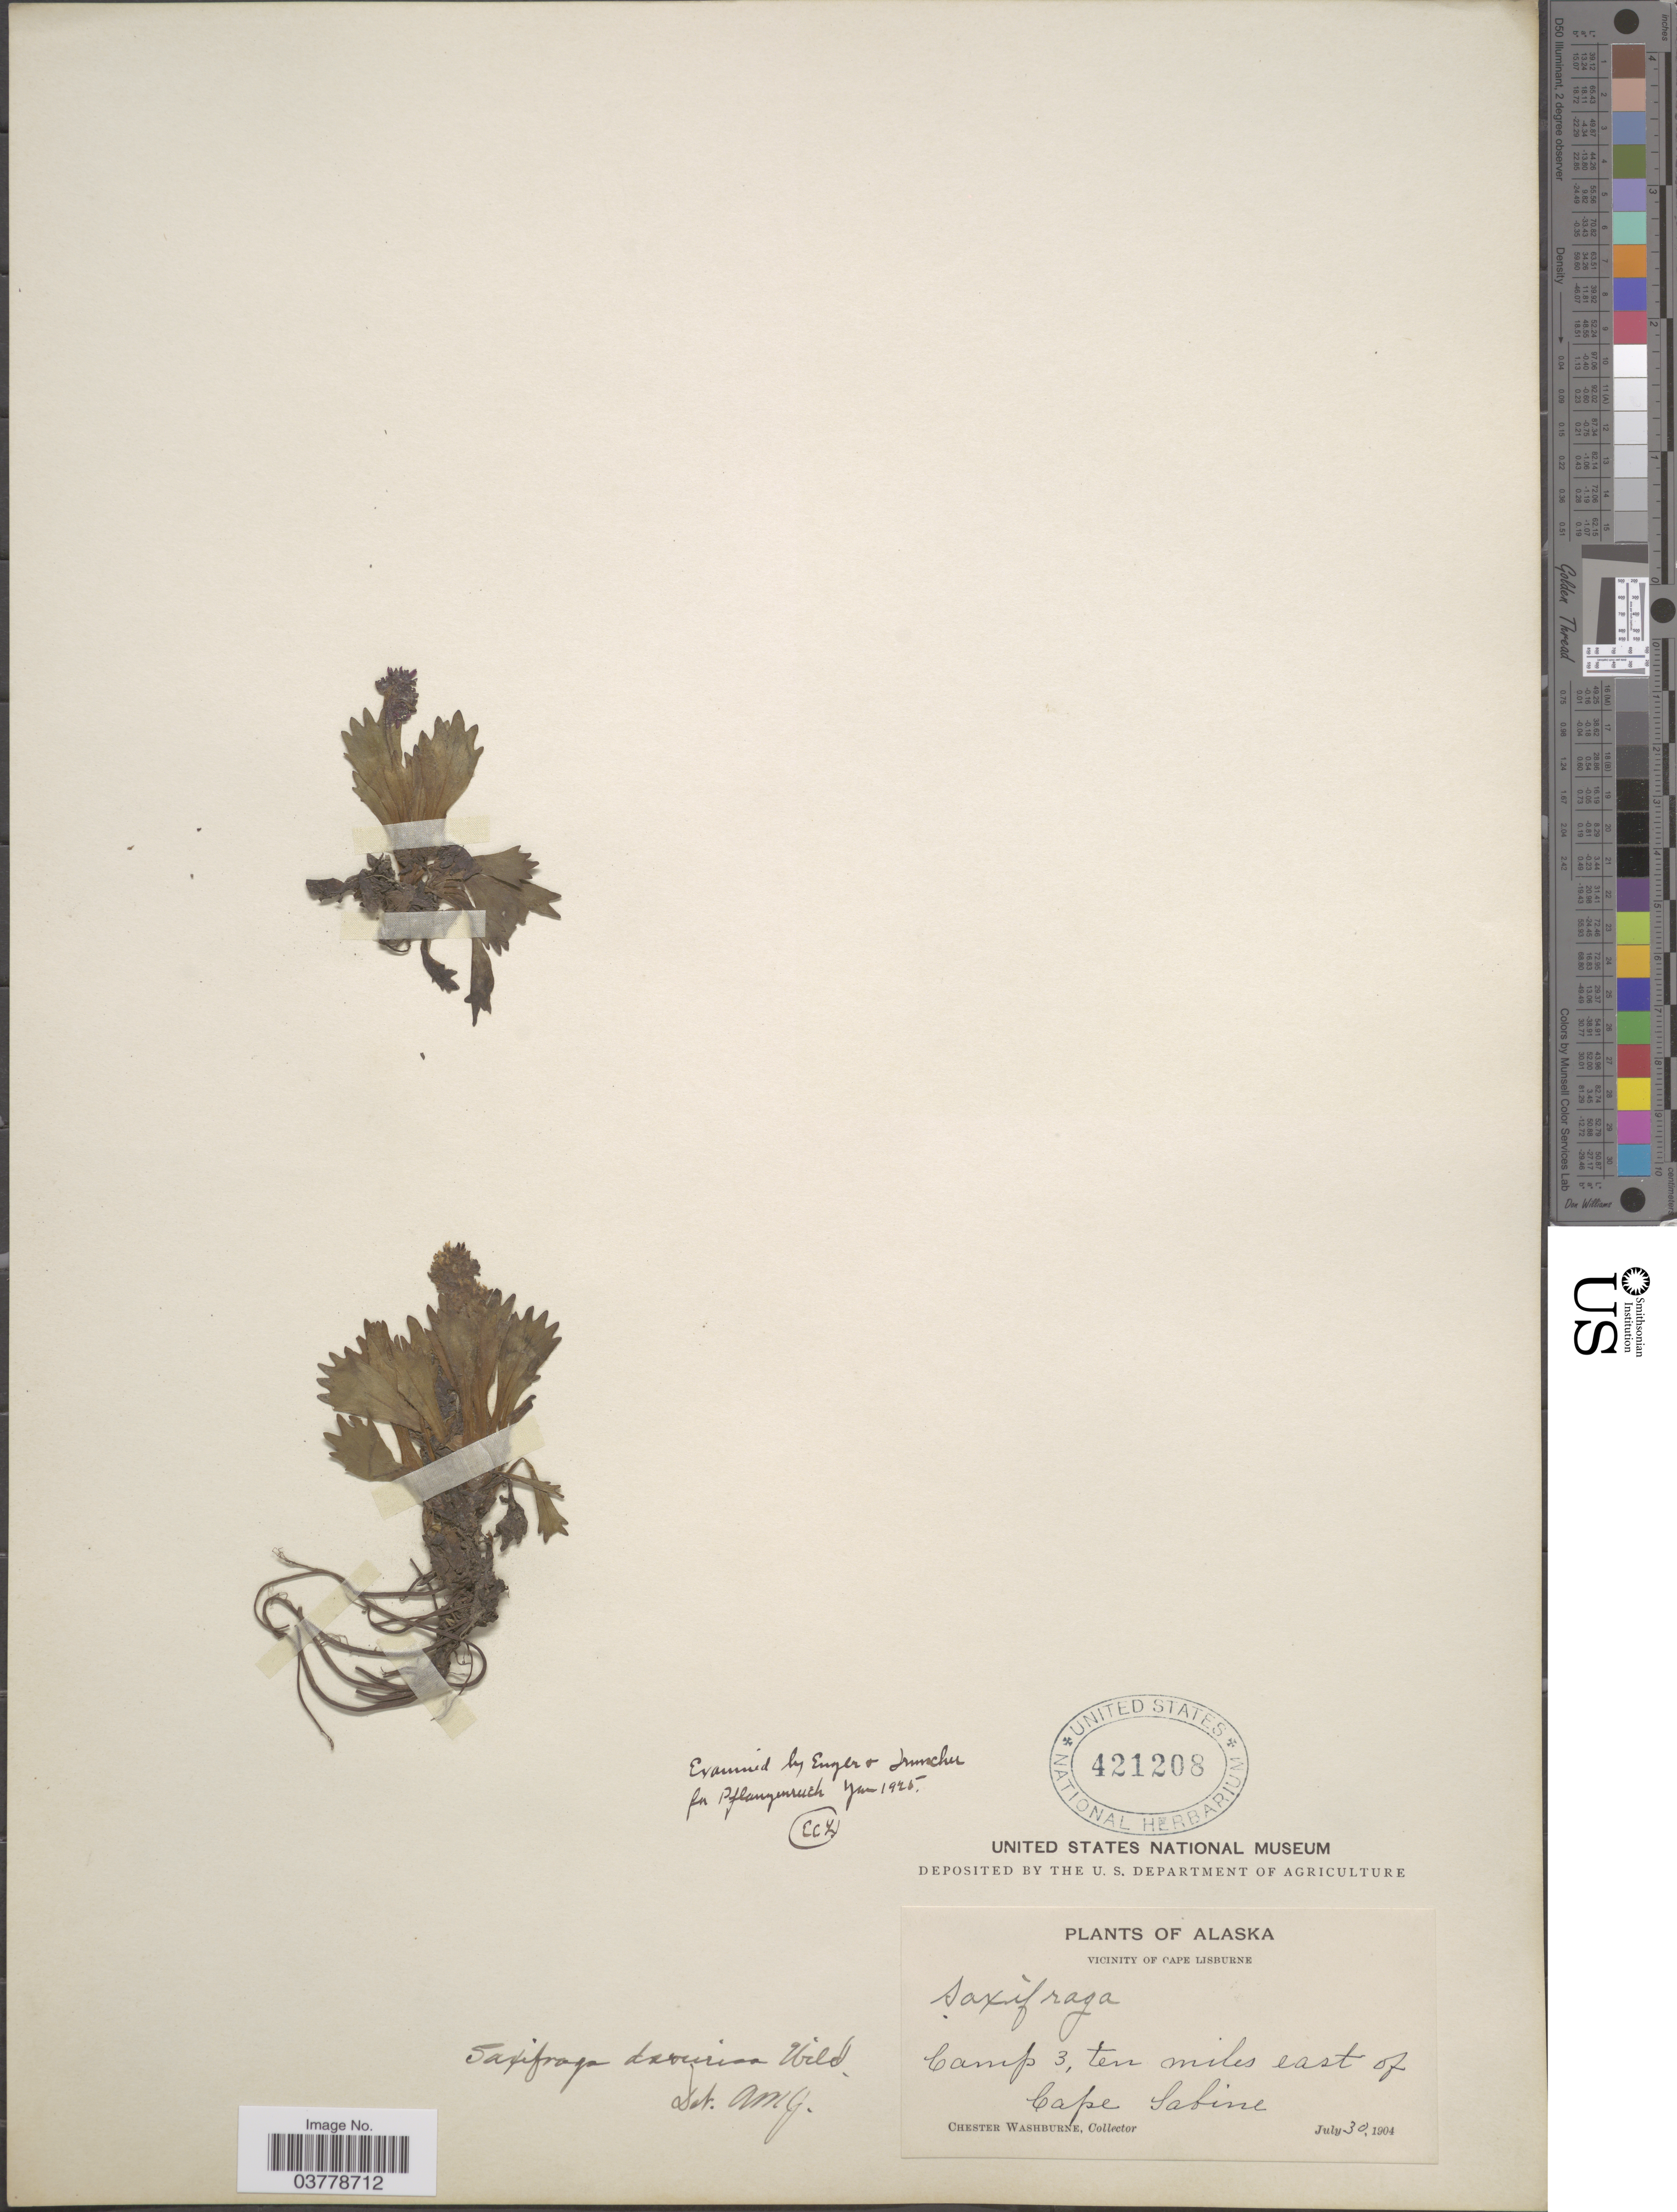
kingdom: Plantae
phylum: Tracheophyta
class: Magnoliopsida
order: Saxifragales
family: Saxifragaceae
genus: Micranthes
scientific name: Micranthes calycina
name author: (Sternb.) Gornall & H. Ohba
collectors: C. Washburne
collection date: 1904-07-30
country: United States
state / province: Alaska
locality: Vicinity of Cape Lisburne. Camp 3, ten miles east of Cape Sabine.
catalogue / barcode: US 421208